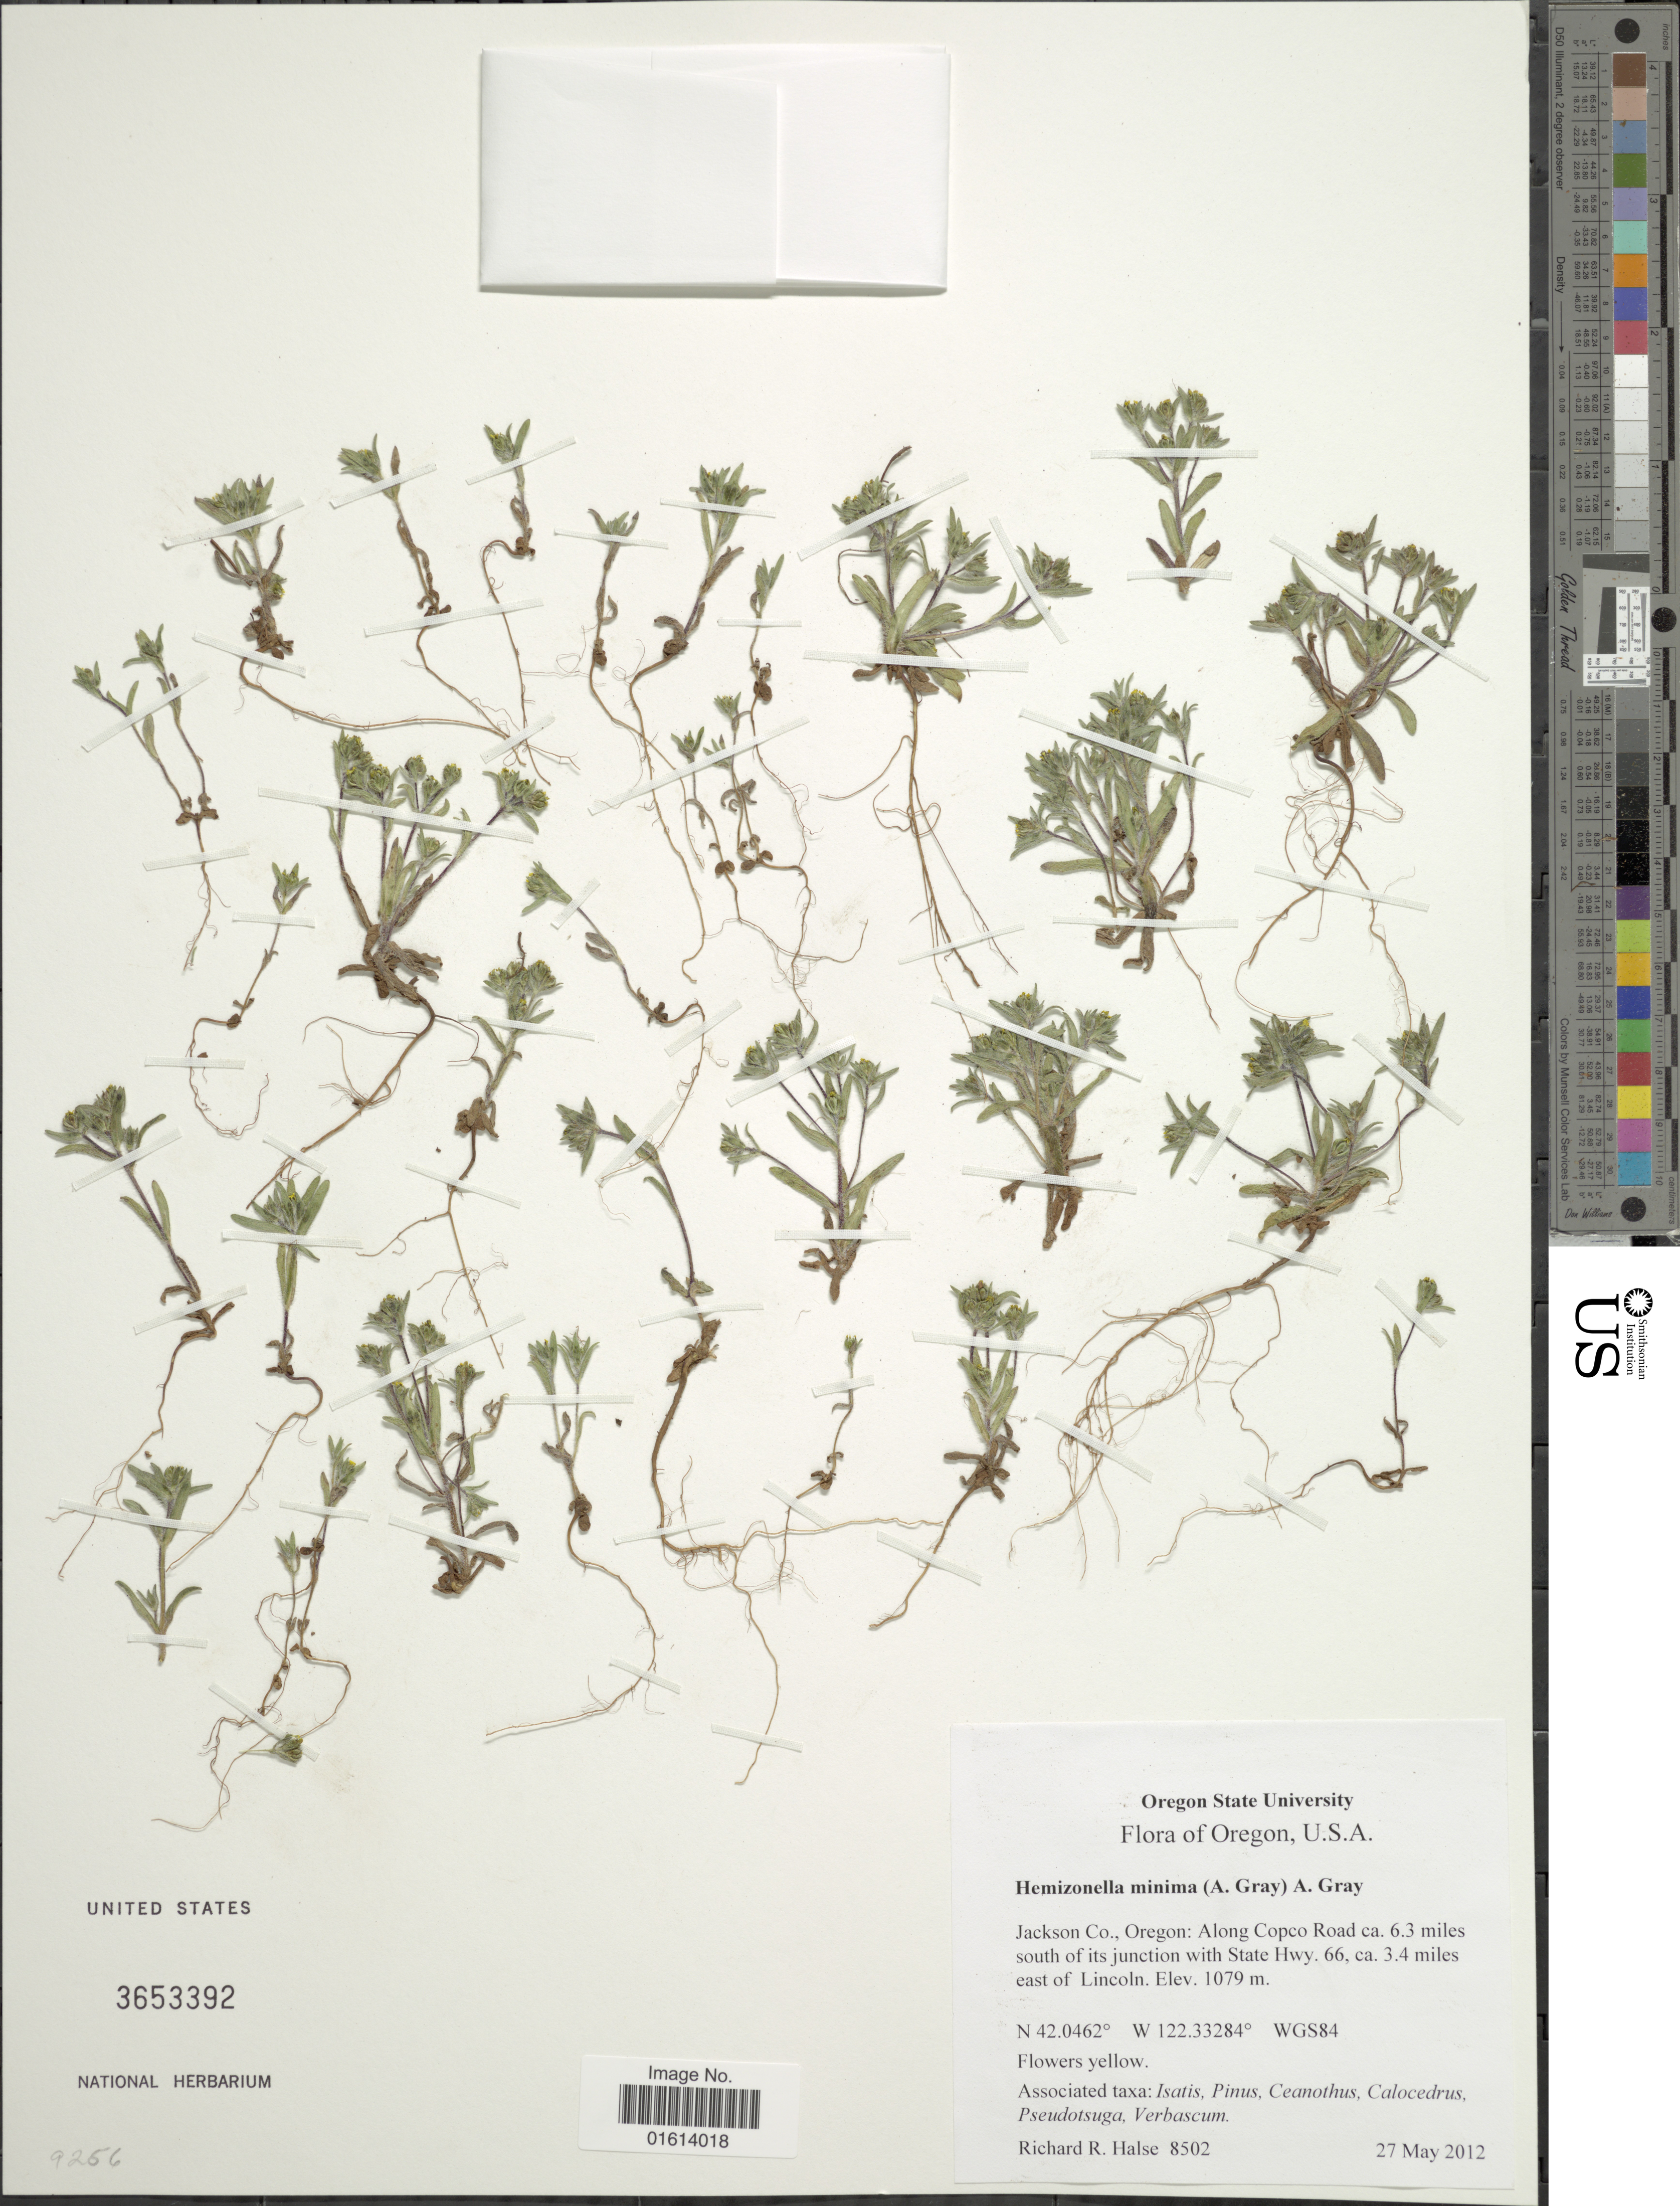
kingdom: Plantae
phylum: Tracheophyta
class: Magnoliopsida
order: Asterales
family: Asteraceae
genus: Hemizonella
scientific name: Hemizonella minima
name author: (A. Gray) A. Gray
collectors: R. Halse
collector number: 8502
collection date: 2012-05-27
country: United States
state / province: Oregon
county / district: Jackson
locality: U. S. A., Jackson Co., Oregon: Along Copco Road ca 6.3 miles south of its junction with State Hwy. 66 ca 3.4 miles east of Lincoln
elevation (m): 1079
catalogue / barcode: US 3653392